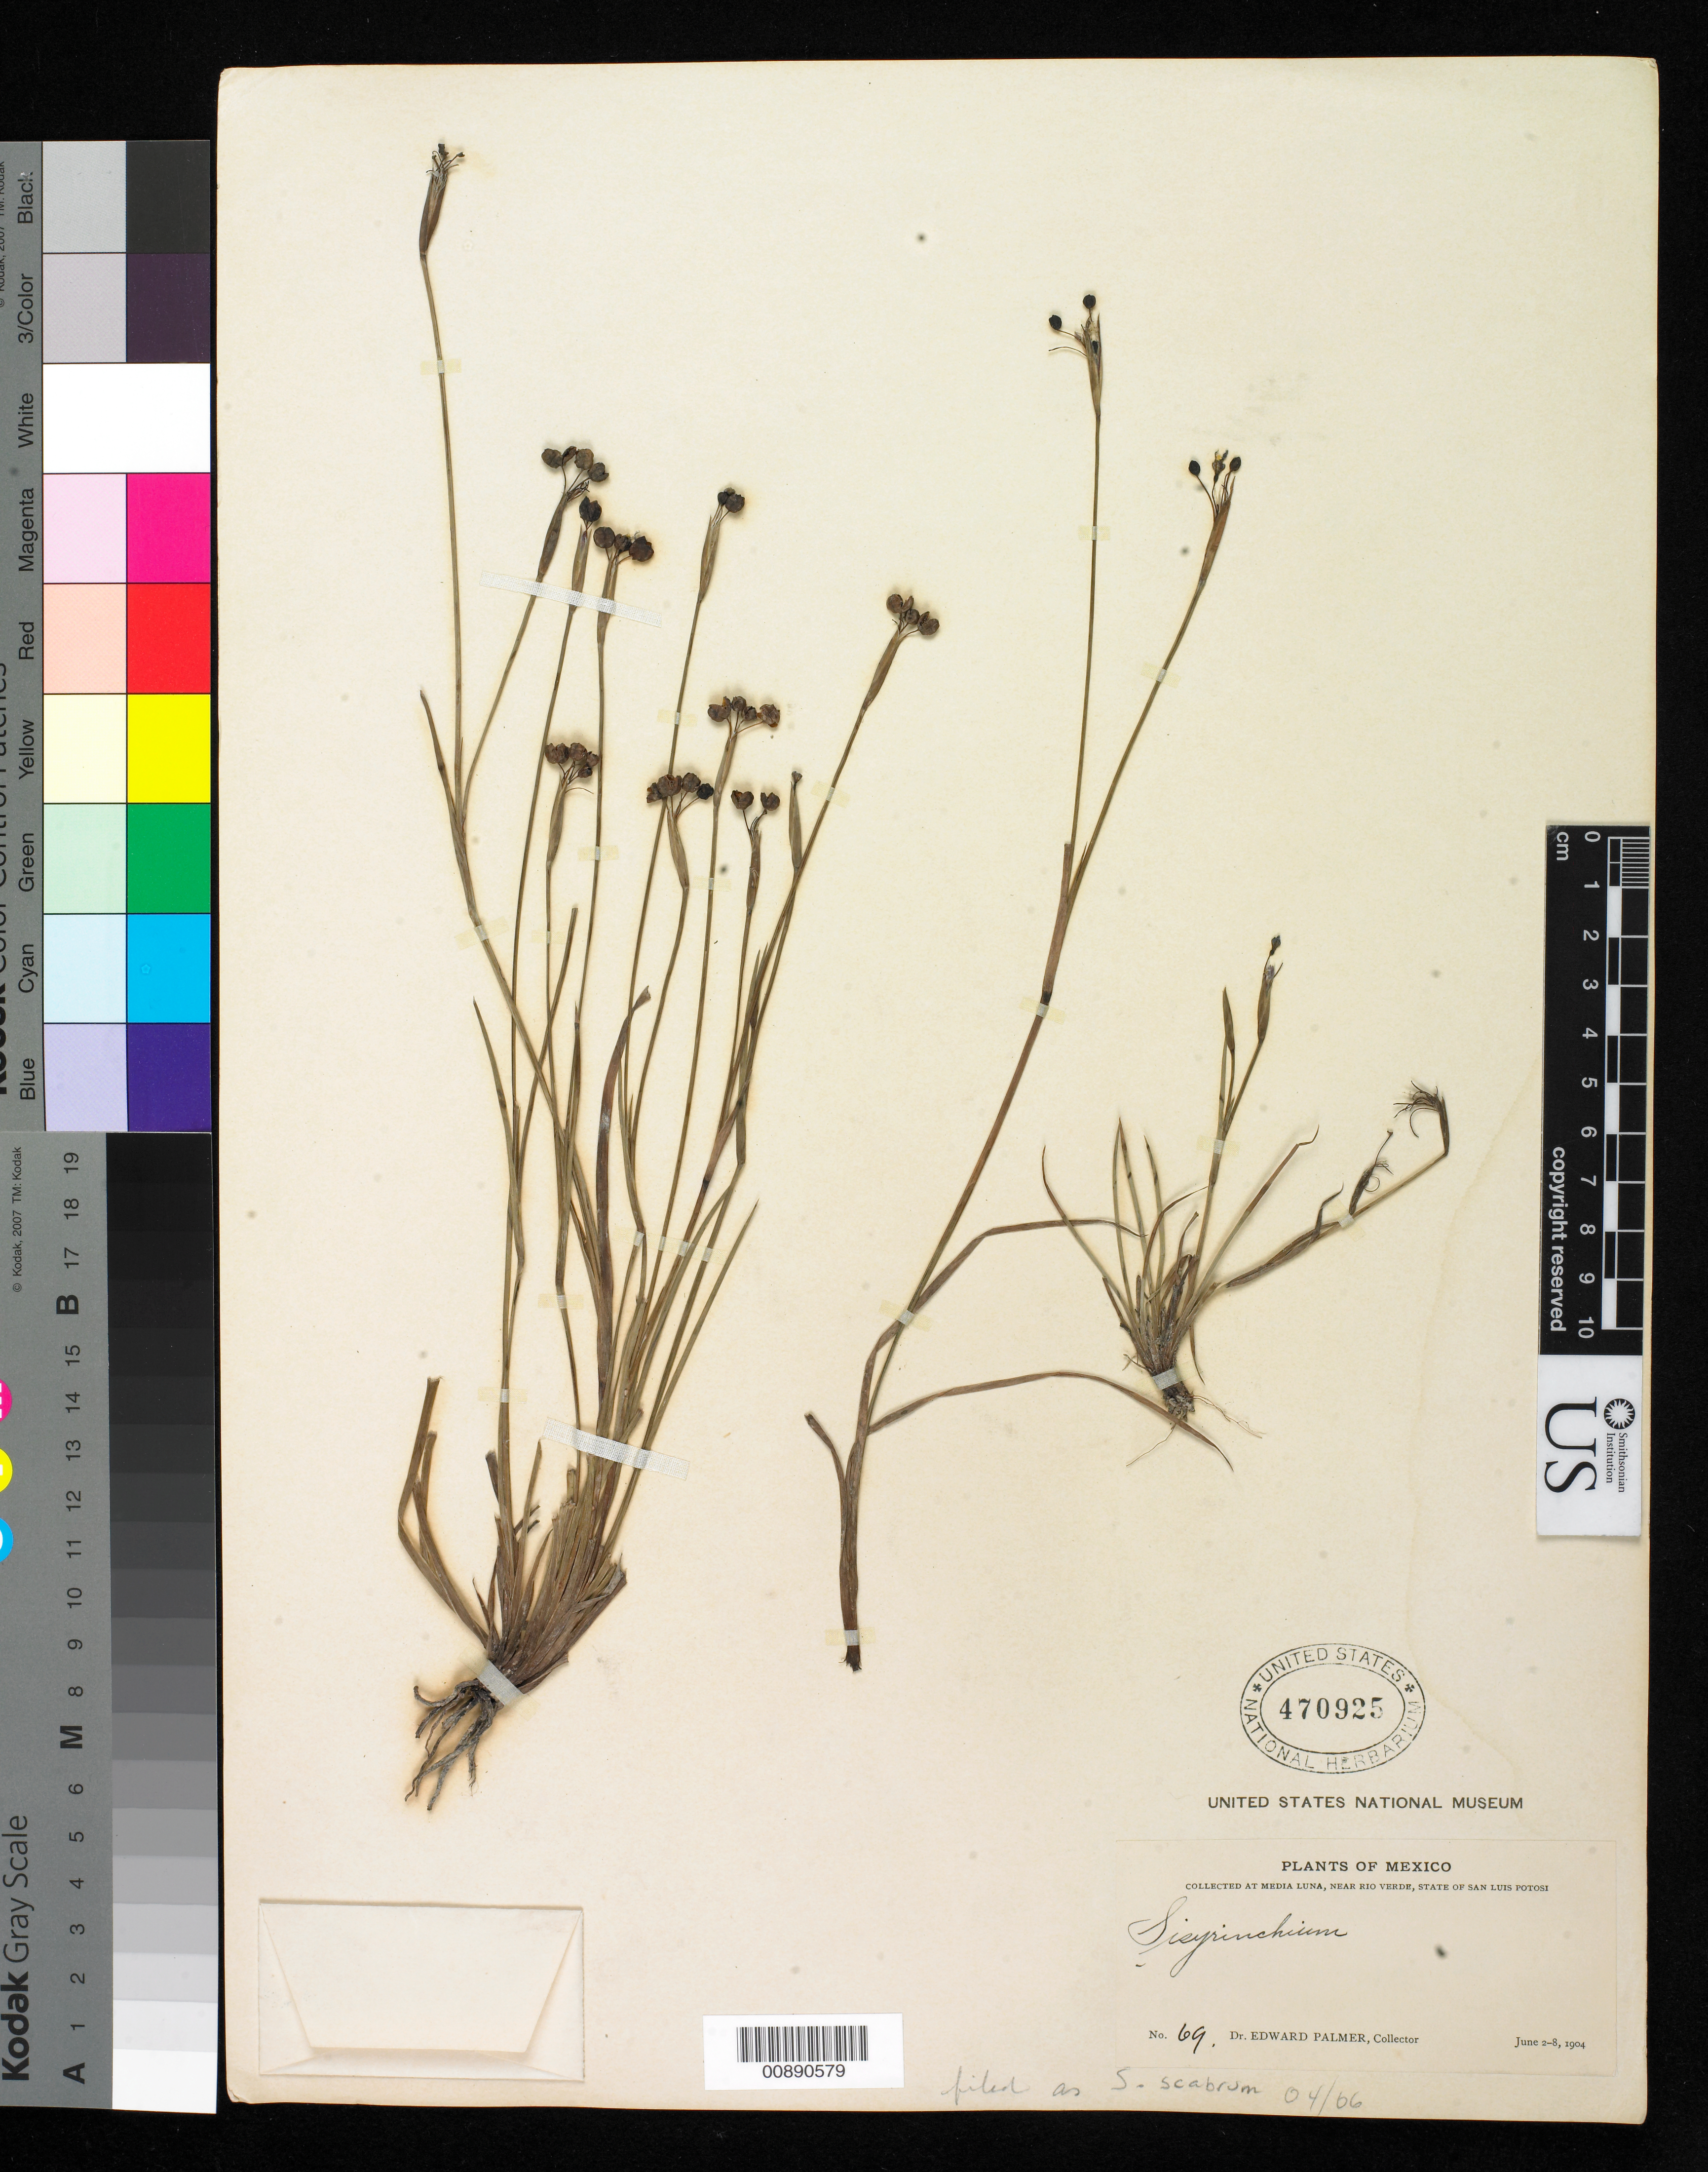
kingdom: Plantae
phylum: Tracheophyta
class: Liliopsida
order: Asparagales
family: Iridaceae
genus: Sisyrinchium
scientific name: Sisyrinchium scabrum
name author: Schltdl. & Cham.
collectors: E. Palmer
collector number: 69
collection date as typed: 02 Jun 1904 to 08 Jun 1904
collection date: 1904-06-02/1904-06-08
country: Mexico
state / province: San Luis Potosí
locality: Near Río Verde, San Luis Potosí.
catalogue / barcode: US 470925